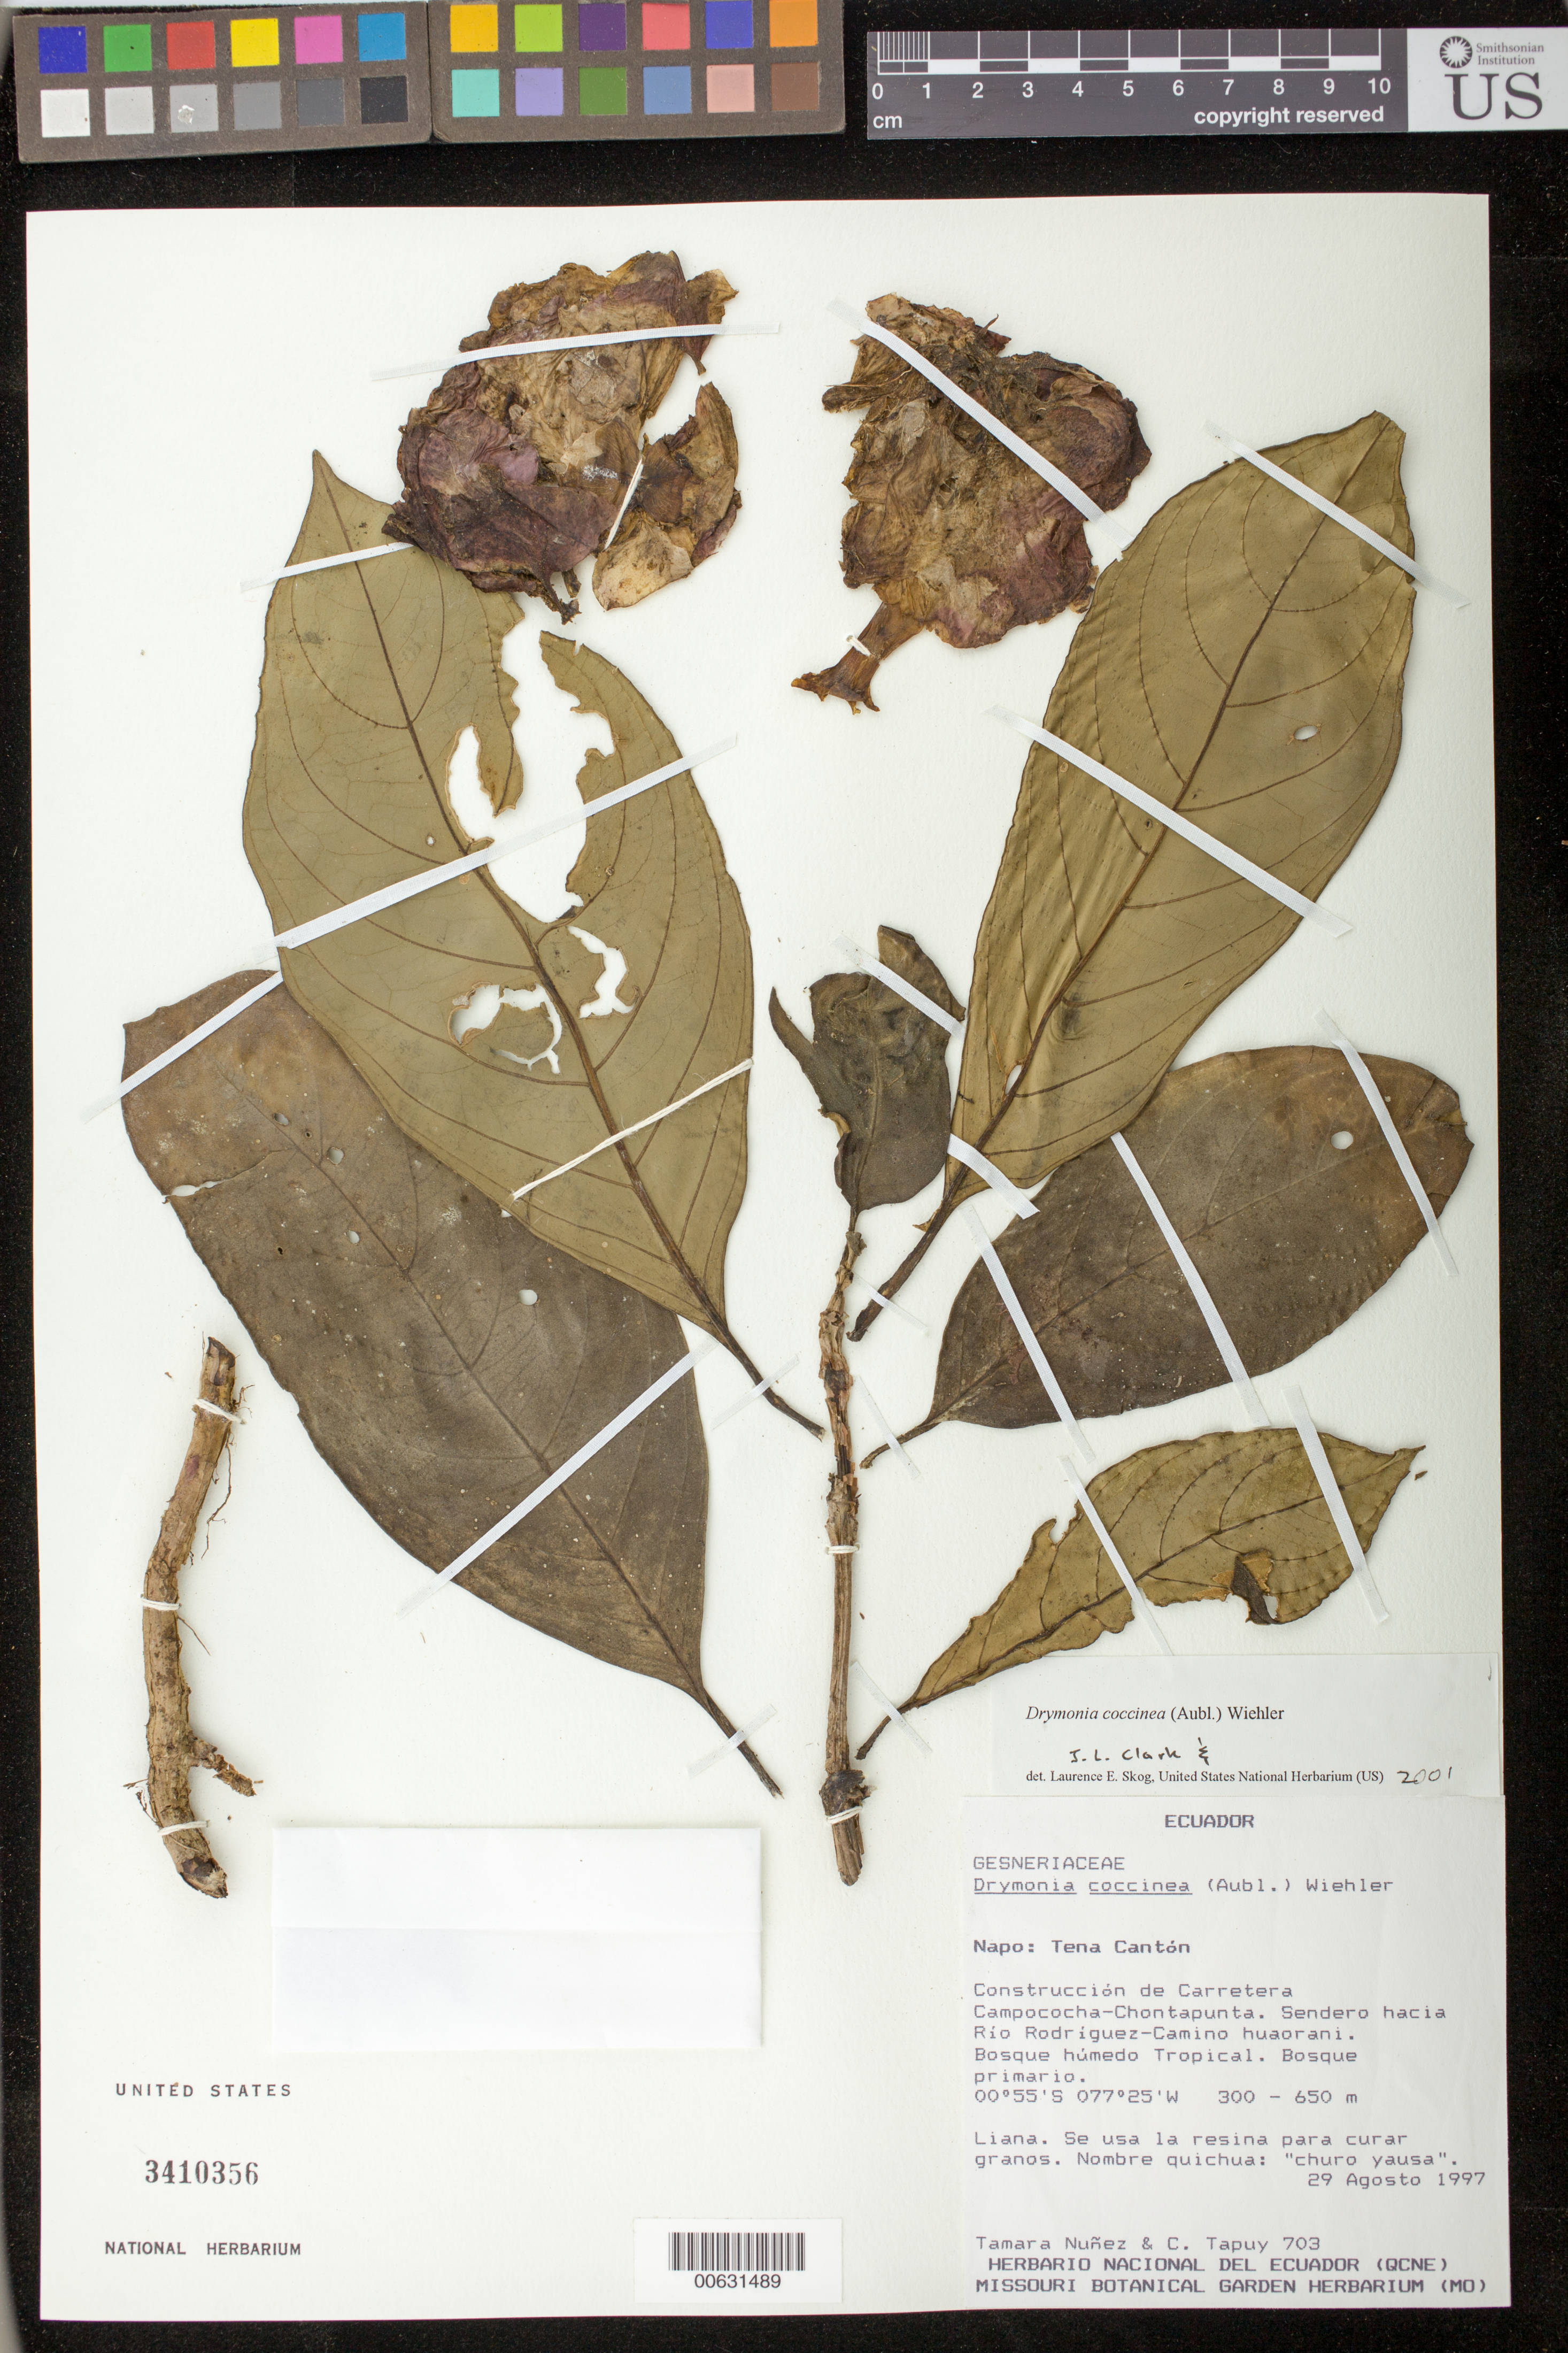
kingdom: Plantae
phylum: Tracheophyta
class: Magnoliopsida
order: Lamiales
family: Gesneriaceae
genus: Drymonia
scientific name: Drymonia coccinea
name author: (Aubl.) Wiehler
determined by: Clark, J. L.; Skog, Laurence E.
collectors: T. Núñez & C. Tapuy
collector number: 703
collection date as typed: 29 Aug 1997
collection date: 1997-08-29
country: Ecuador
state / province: Napo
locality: Tena Cantón; construcción de Carretera Campococha-Chontapunta; sendero hacia Río Rodriguez-Camino huaorani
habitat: Bosque húmedo tropical; bosque primario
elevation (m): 300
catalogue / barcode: US 3410356